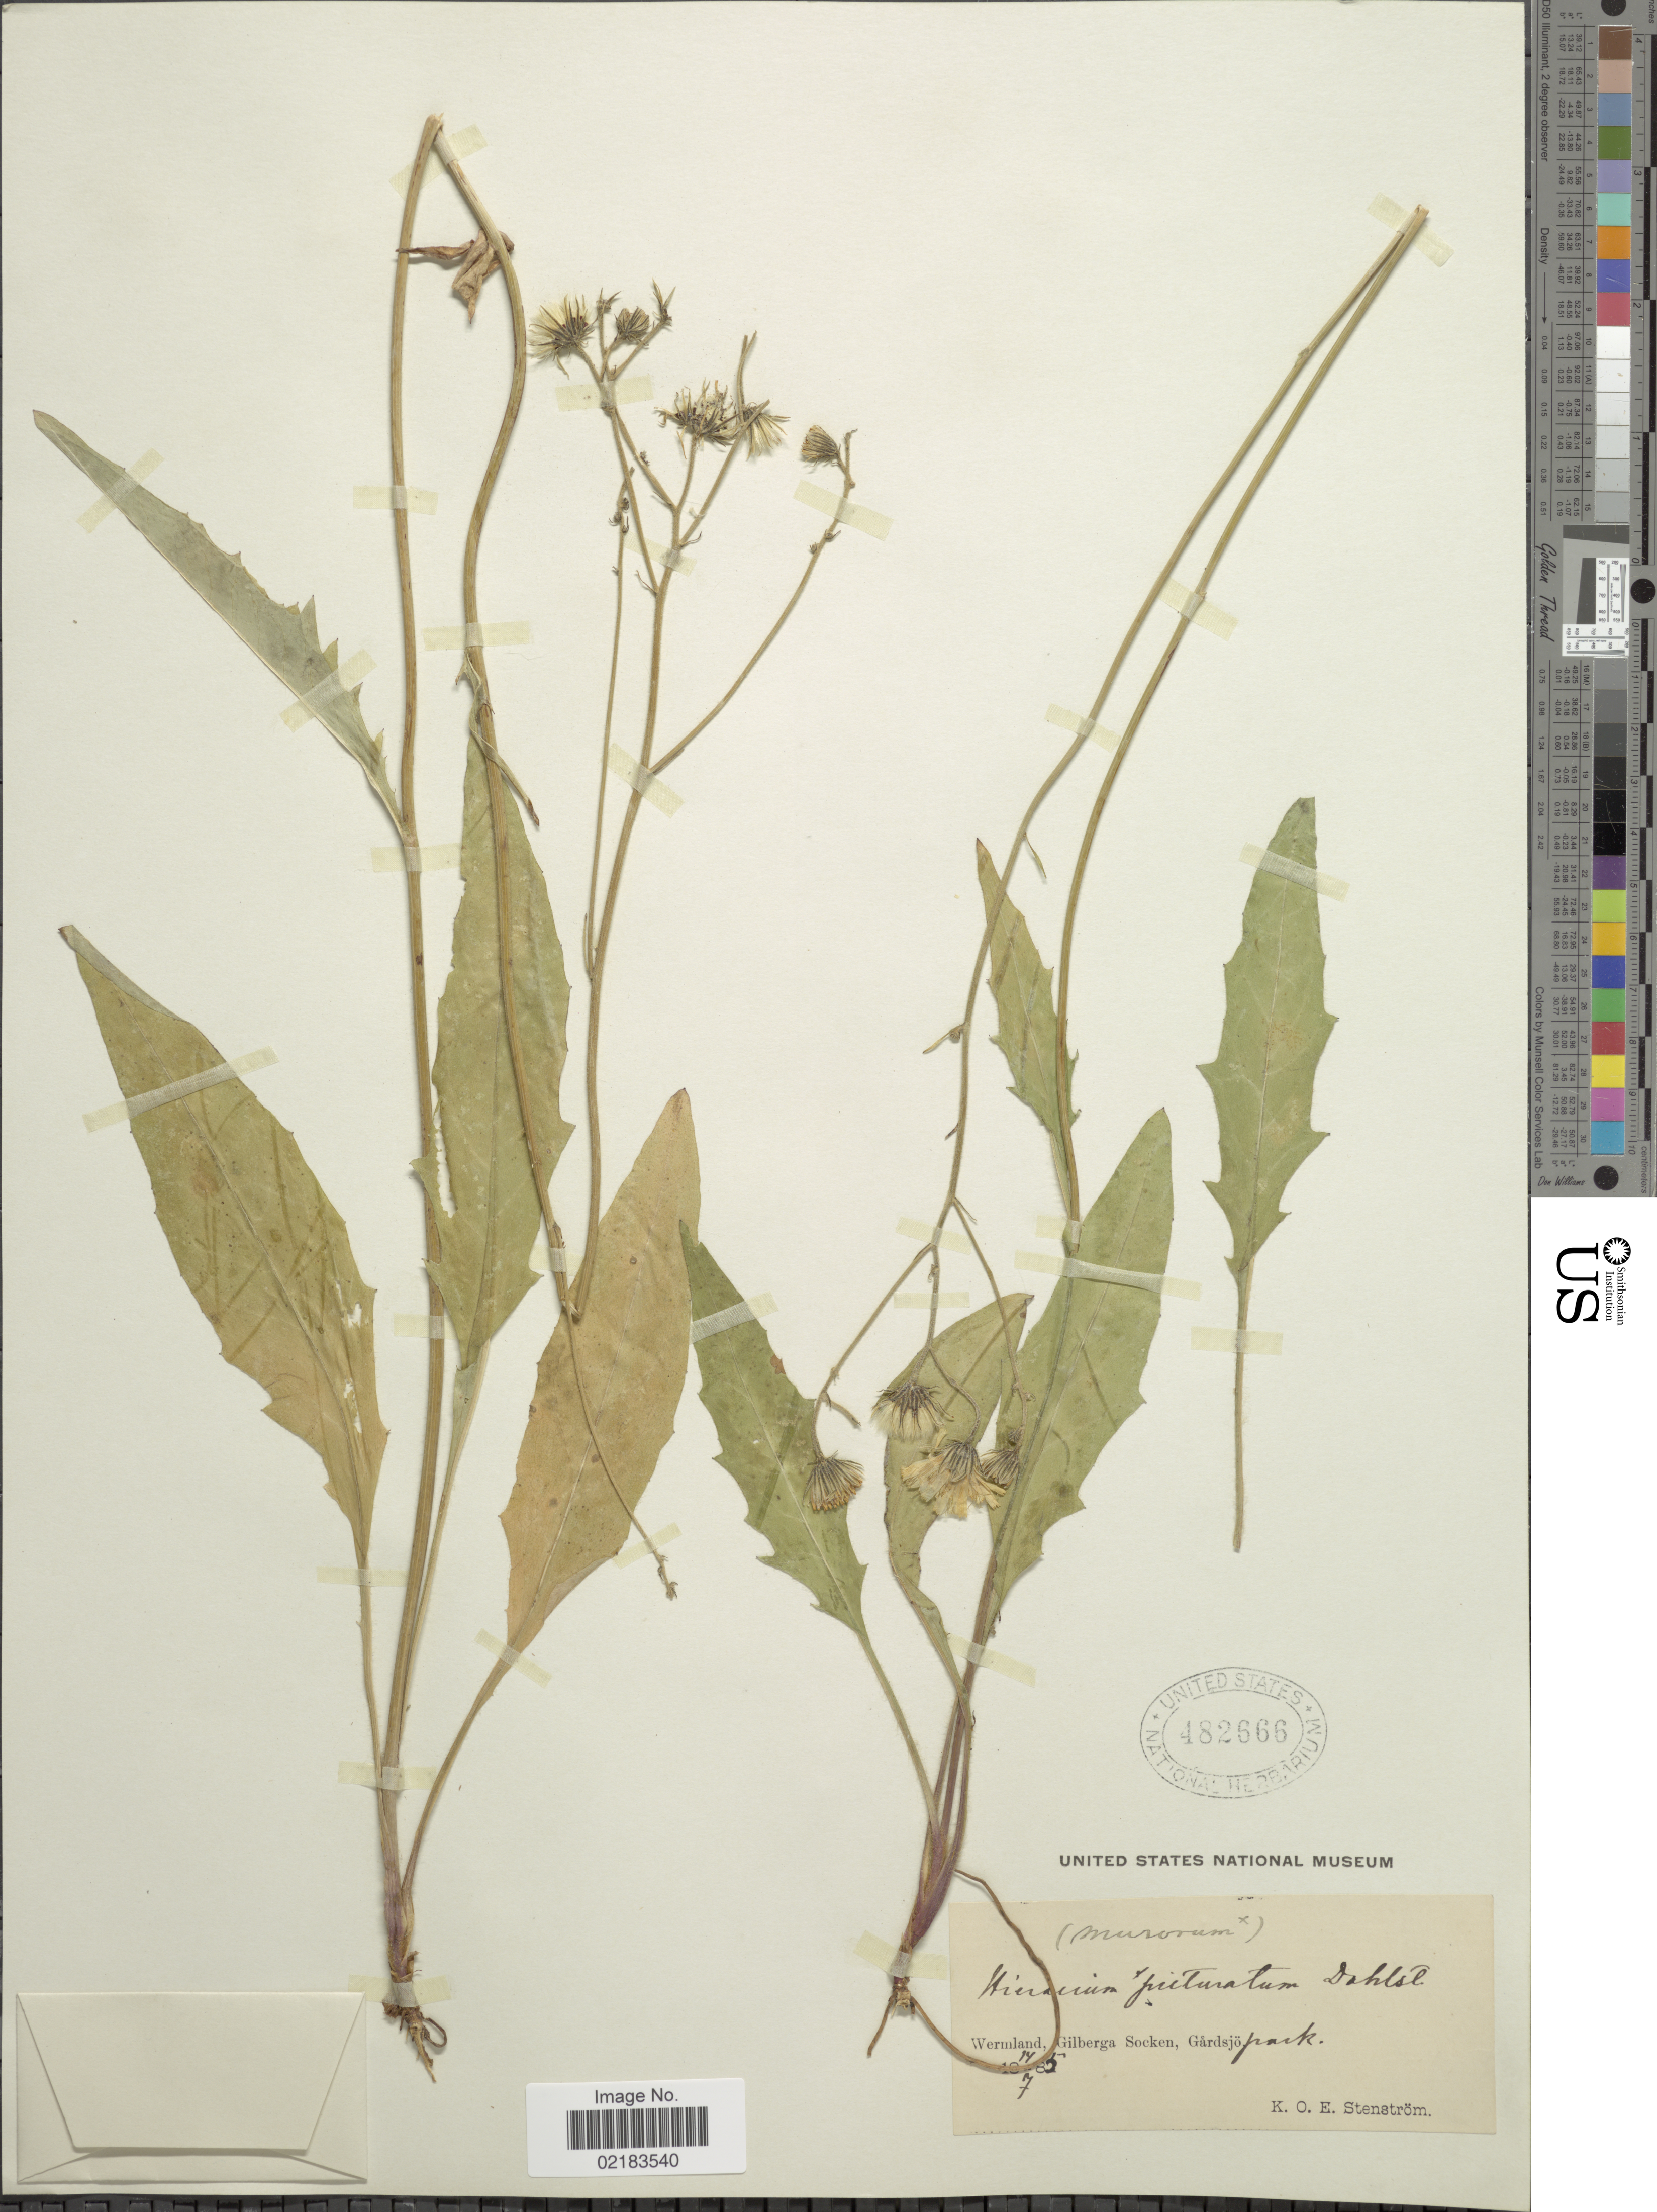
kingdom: Plantae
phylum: Tracheophyta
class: Magnoliopsida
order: Asterales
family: Asteraceae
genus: Hieracium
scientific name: Hieracium pectinatulum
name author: Almquist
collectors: K. O. E. Stenström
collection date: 1885-07-14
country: Sweden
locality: Wermland, Gilberg Socken, Gårdsjö park.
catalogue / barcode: US 482666